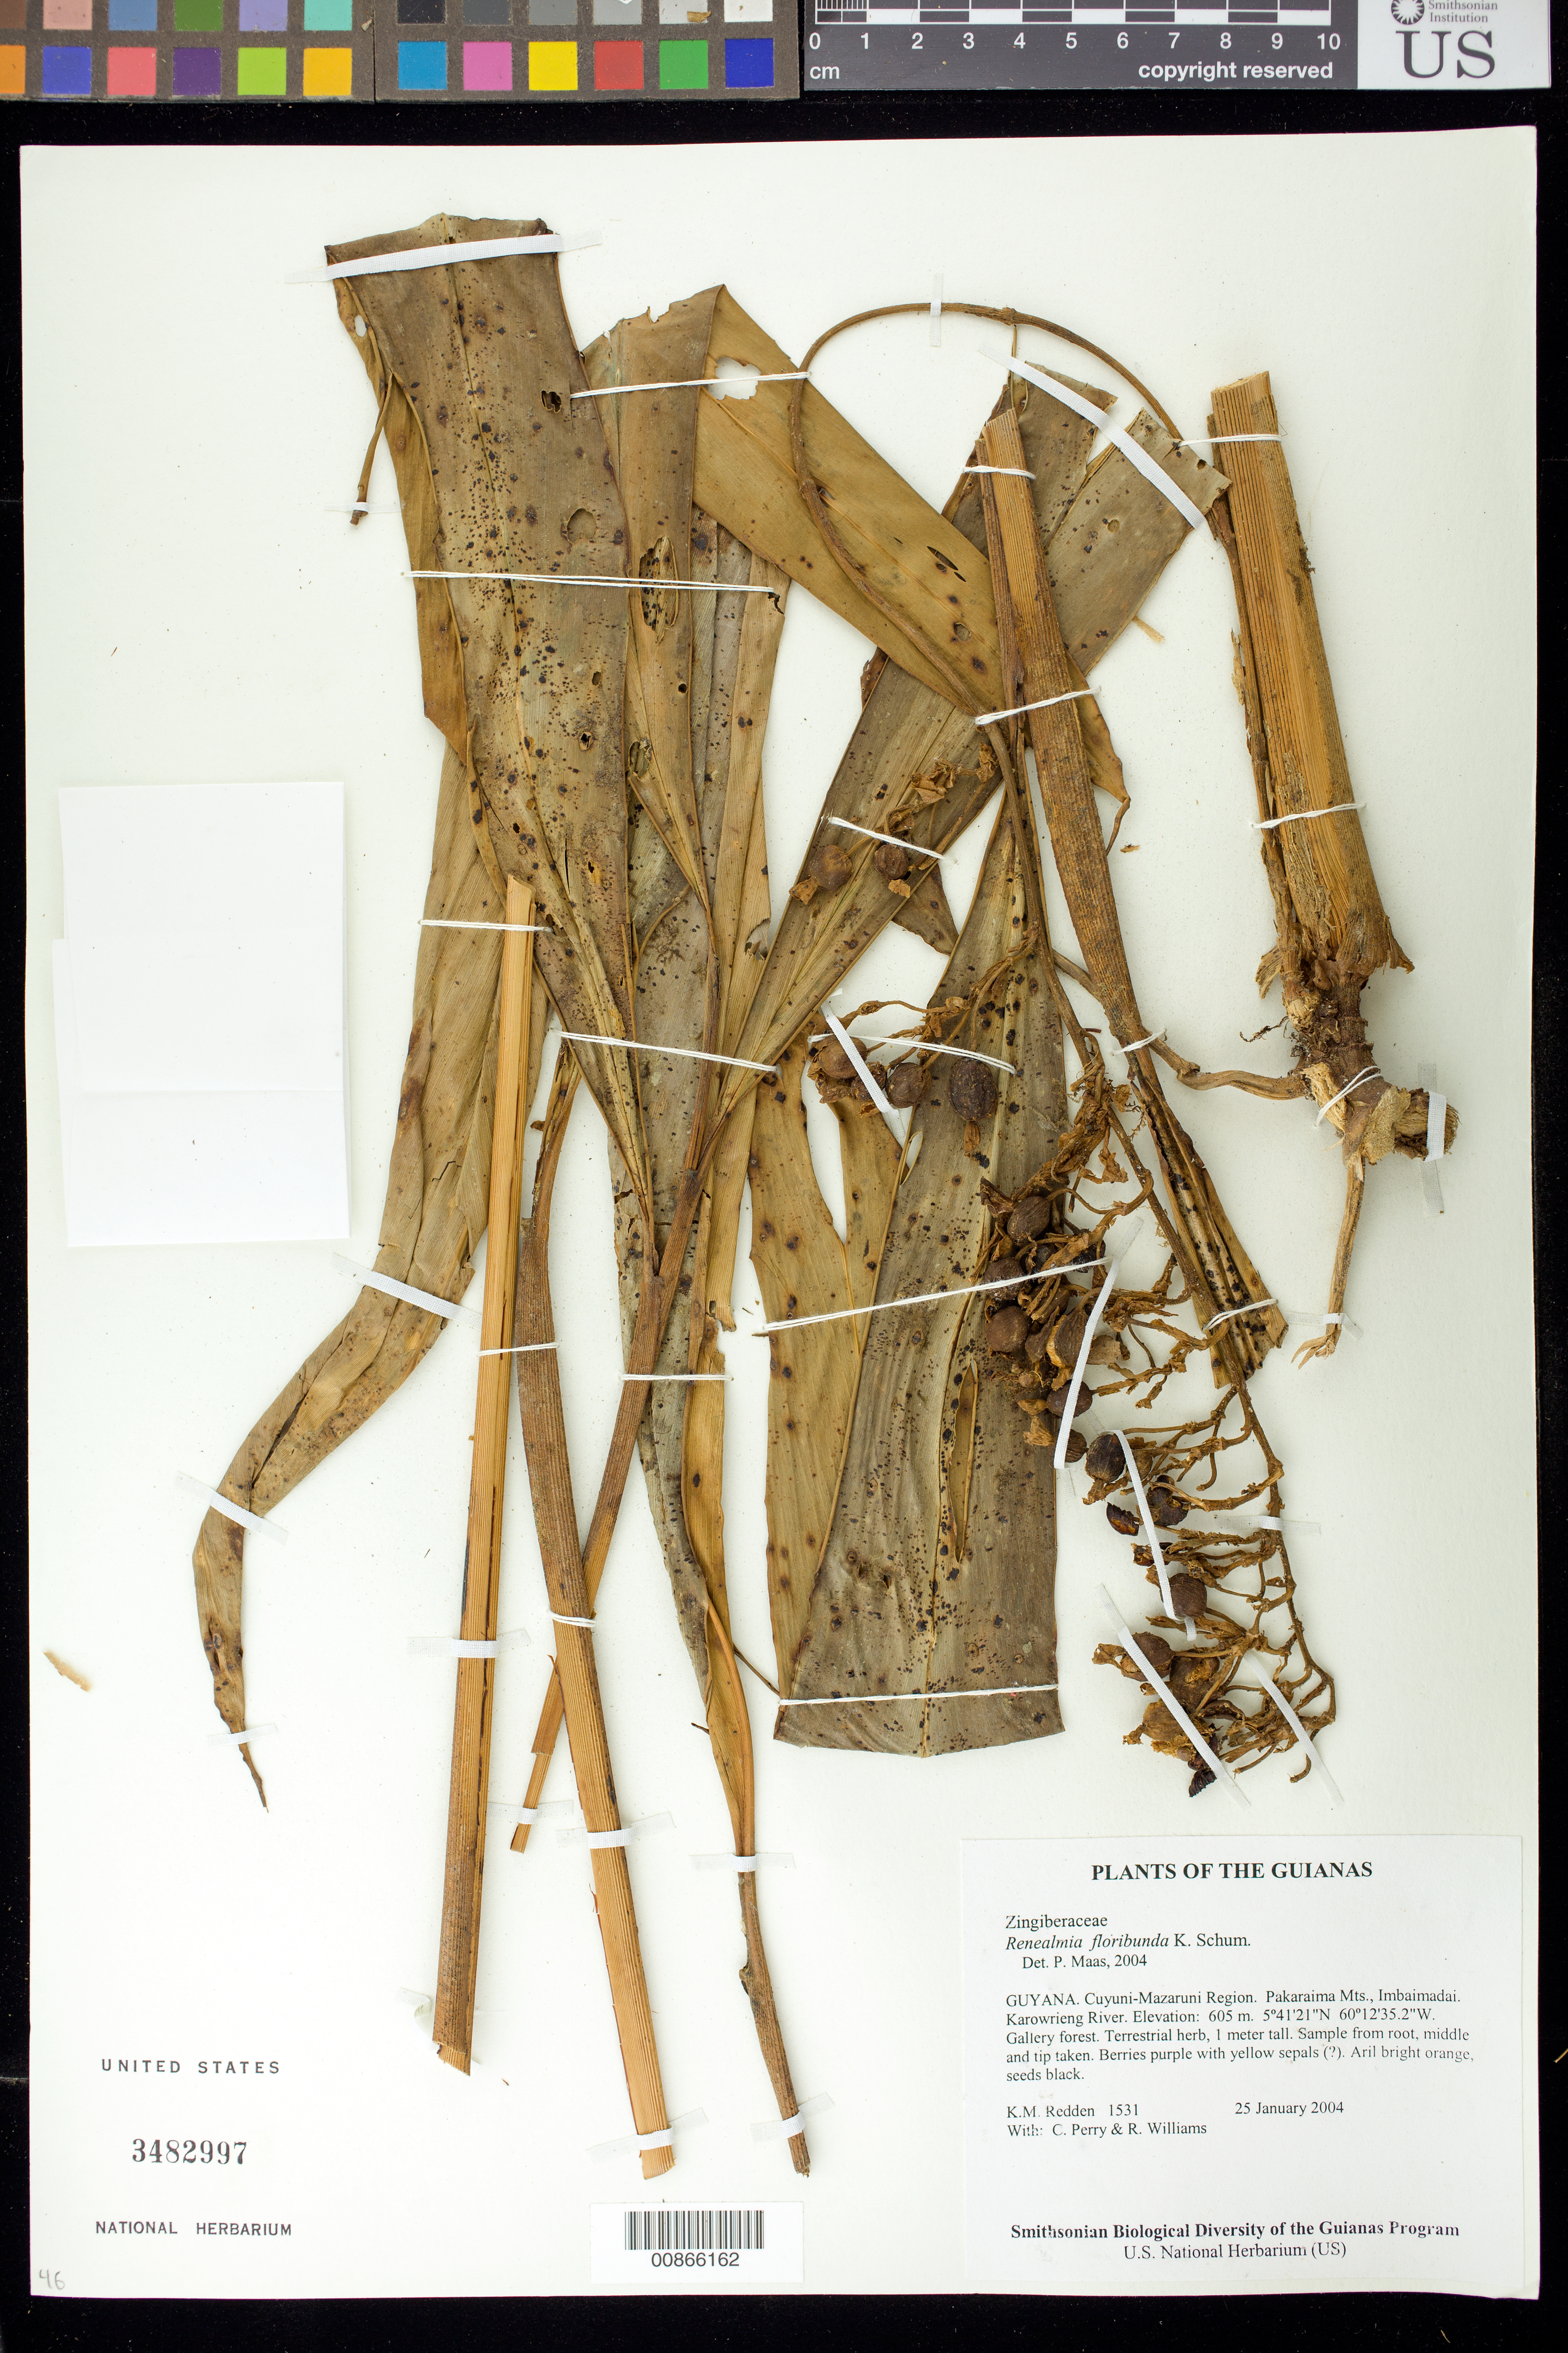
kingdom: Plantae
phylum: Tracheophyta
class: Liliopsida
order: Zingiberales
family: Zingiberaceae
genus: Renealmia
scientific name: Renealmia floribunda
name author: K. Schum.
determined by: Maas, Paul J. M.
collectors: K. M. Redden, C. Perry & R. Williams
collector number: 1531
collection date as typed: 25 January 2004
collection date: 2004-01-25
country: Guyana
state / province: Cuyuni-Mazaruni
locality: Pakaraima Mts., Imbaimadai. Karowrieng River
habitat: Gallery forest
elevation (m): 605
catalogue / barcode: US 3482997